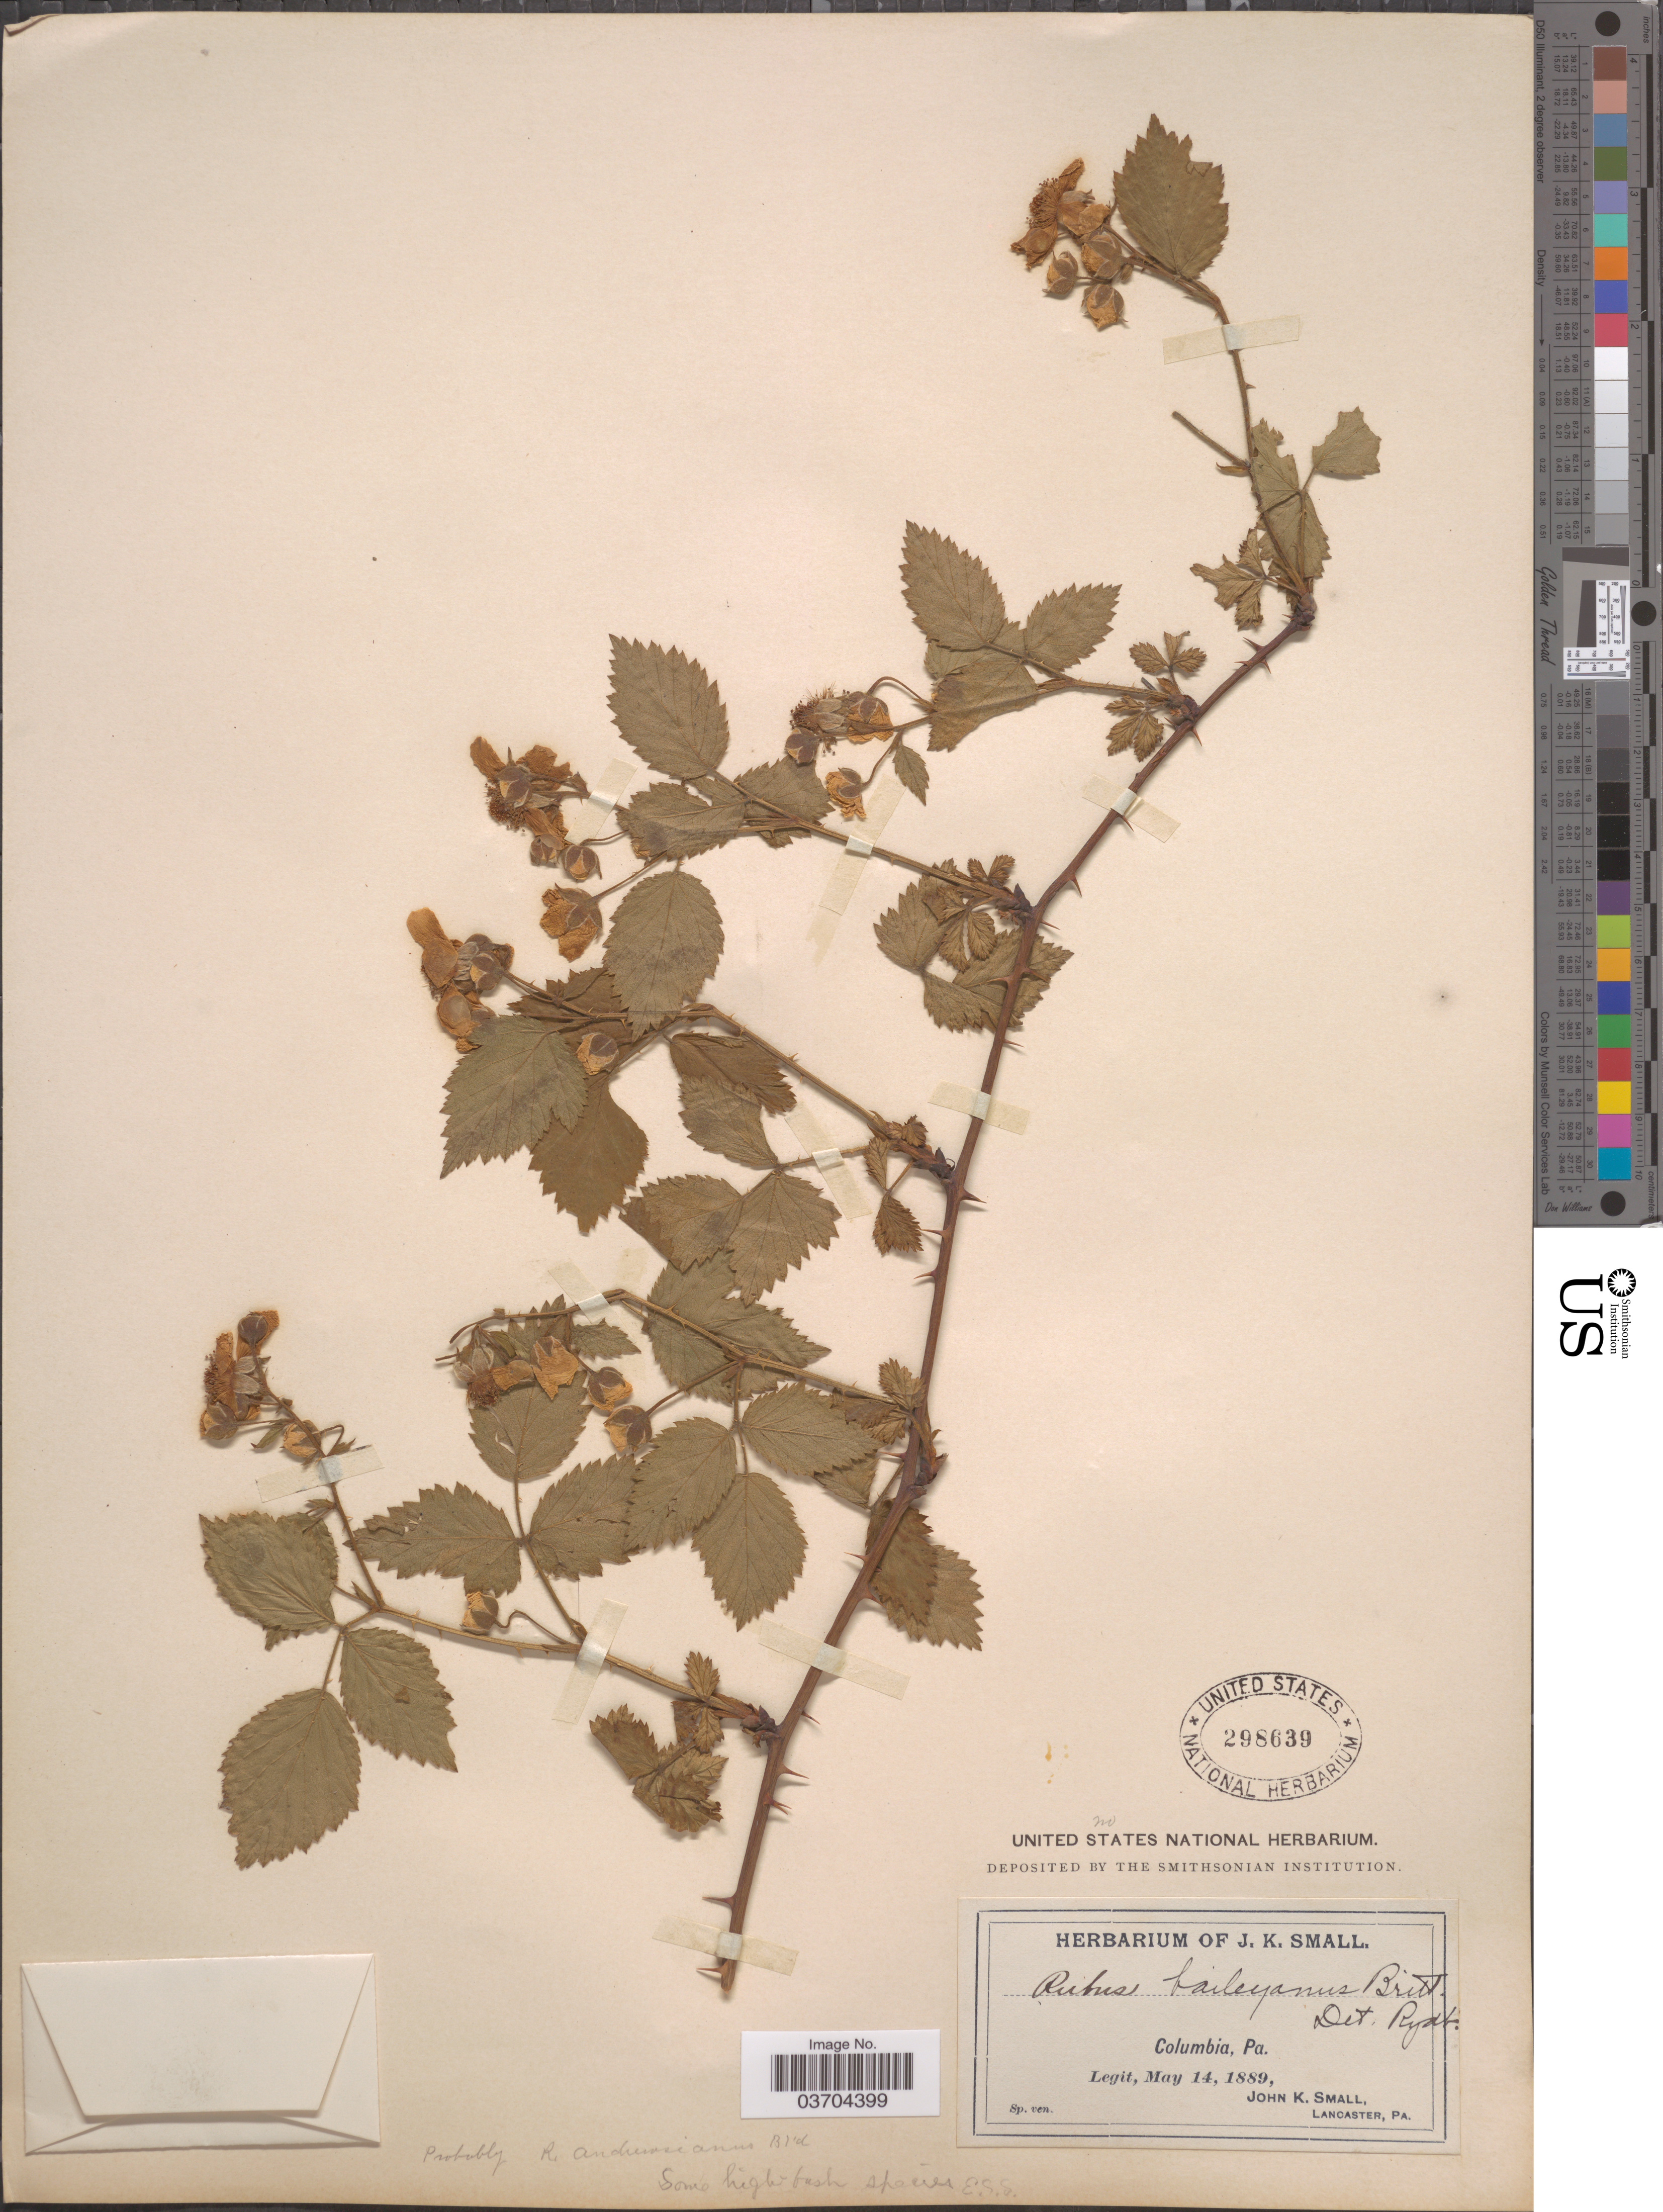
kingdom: Plantae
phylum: Tracheophyta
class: Magnoliopsida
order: Rosales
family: Rosaceae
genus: Rubus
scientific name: Rubus baileyanus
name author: Britton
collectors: J. K. Small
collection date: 1889-05-14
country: United States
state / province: Pennsylvania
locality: Columbia.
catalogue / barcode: US 298639